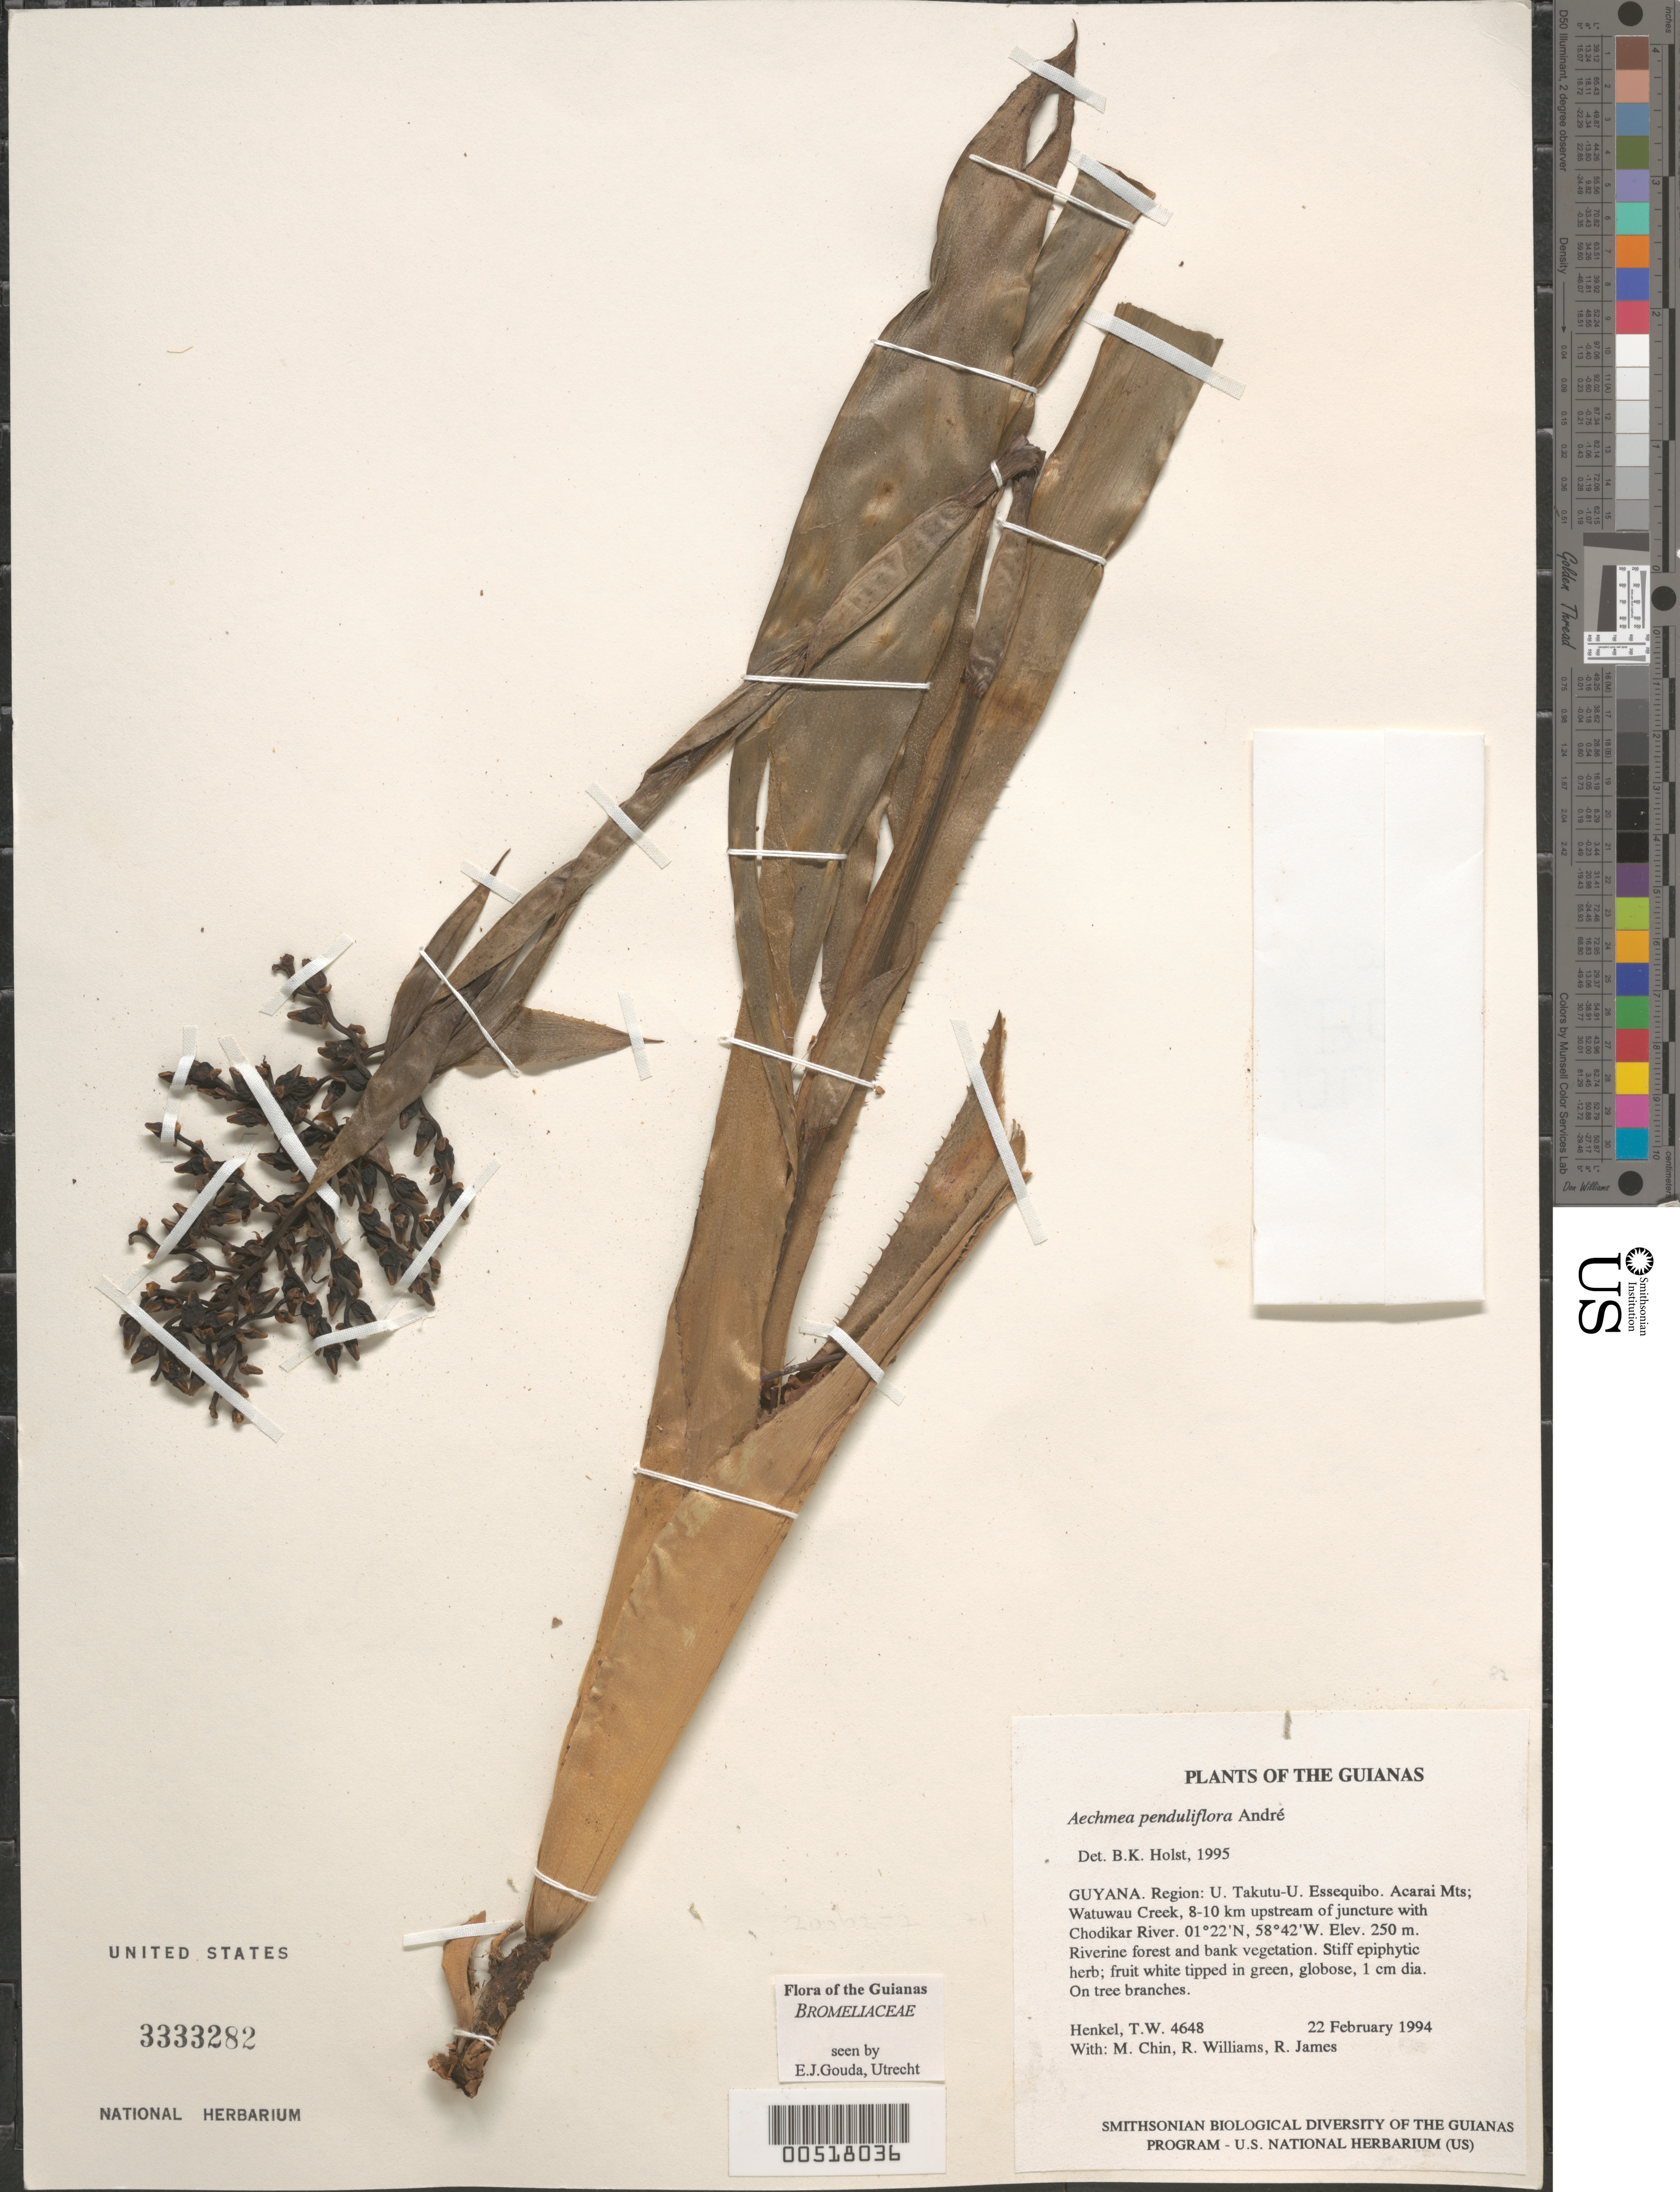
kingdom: Plantae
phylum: Tracheophyta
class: Liliopsida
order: Poales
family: Bromeliaceae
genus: Aechmea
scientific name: Aechmea penduliflora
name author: André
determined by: Holst, Bruce K.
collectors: T. Henkel, M. Chin, R. Williams & R. James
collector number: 4648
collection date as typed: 22 February 1994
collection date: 1994-02-22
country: Guyana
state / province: U. Takutu-U. Essequibo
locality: Acarai Mts; Watuwau Creek, 8-10 km upstream of juncture with Chodikar River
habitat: Riverine forest and bank vegetation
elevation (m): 250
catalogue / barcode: US 3333282